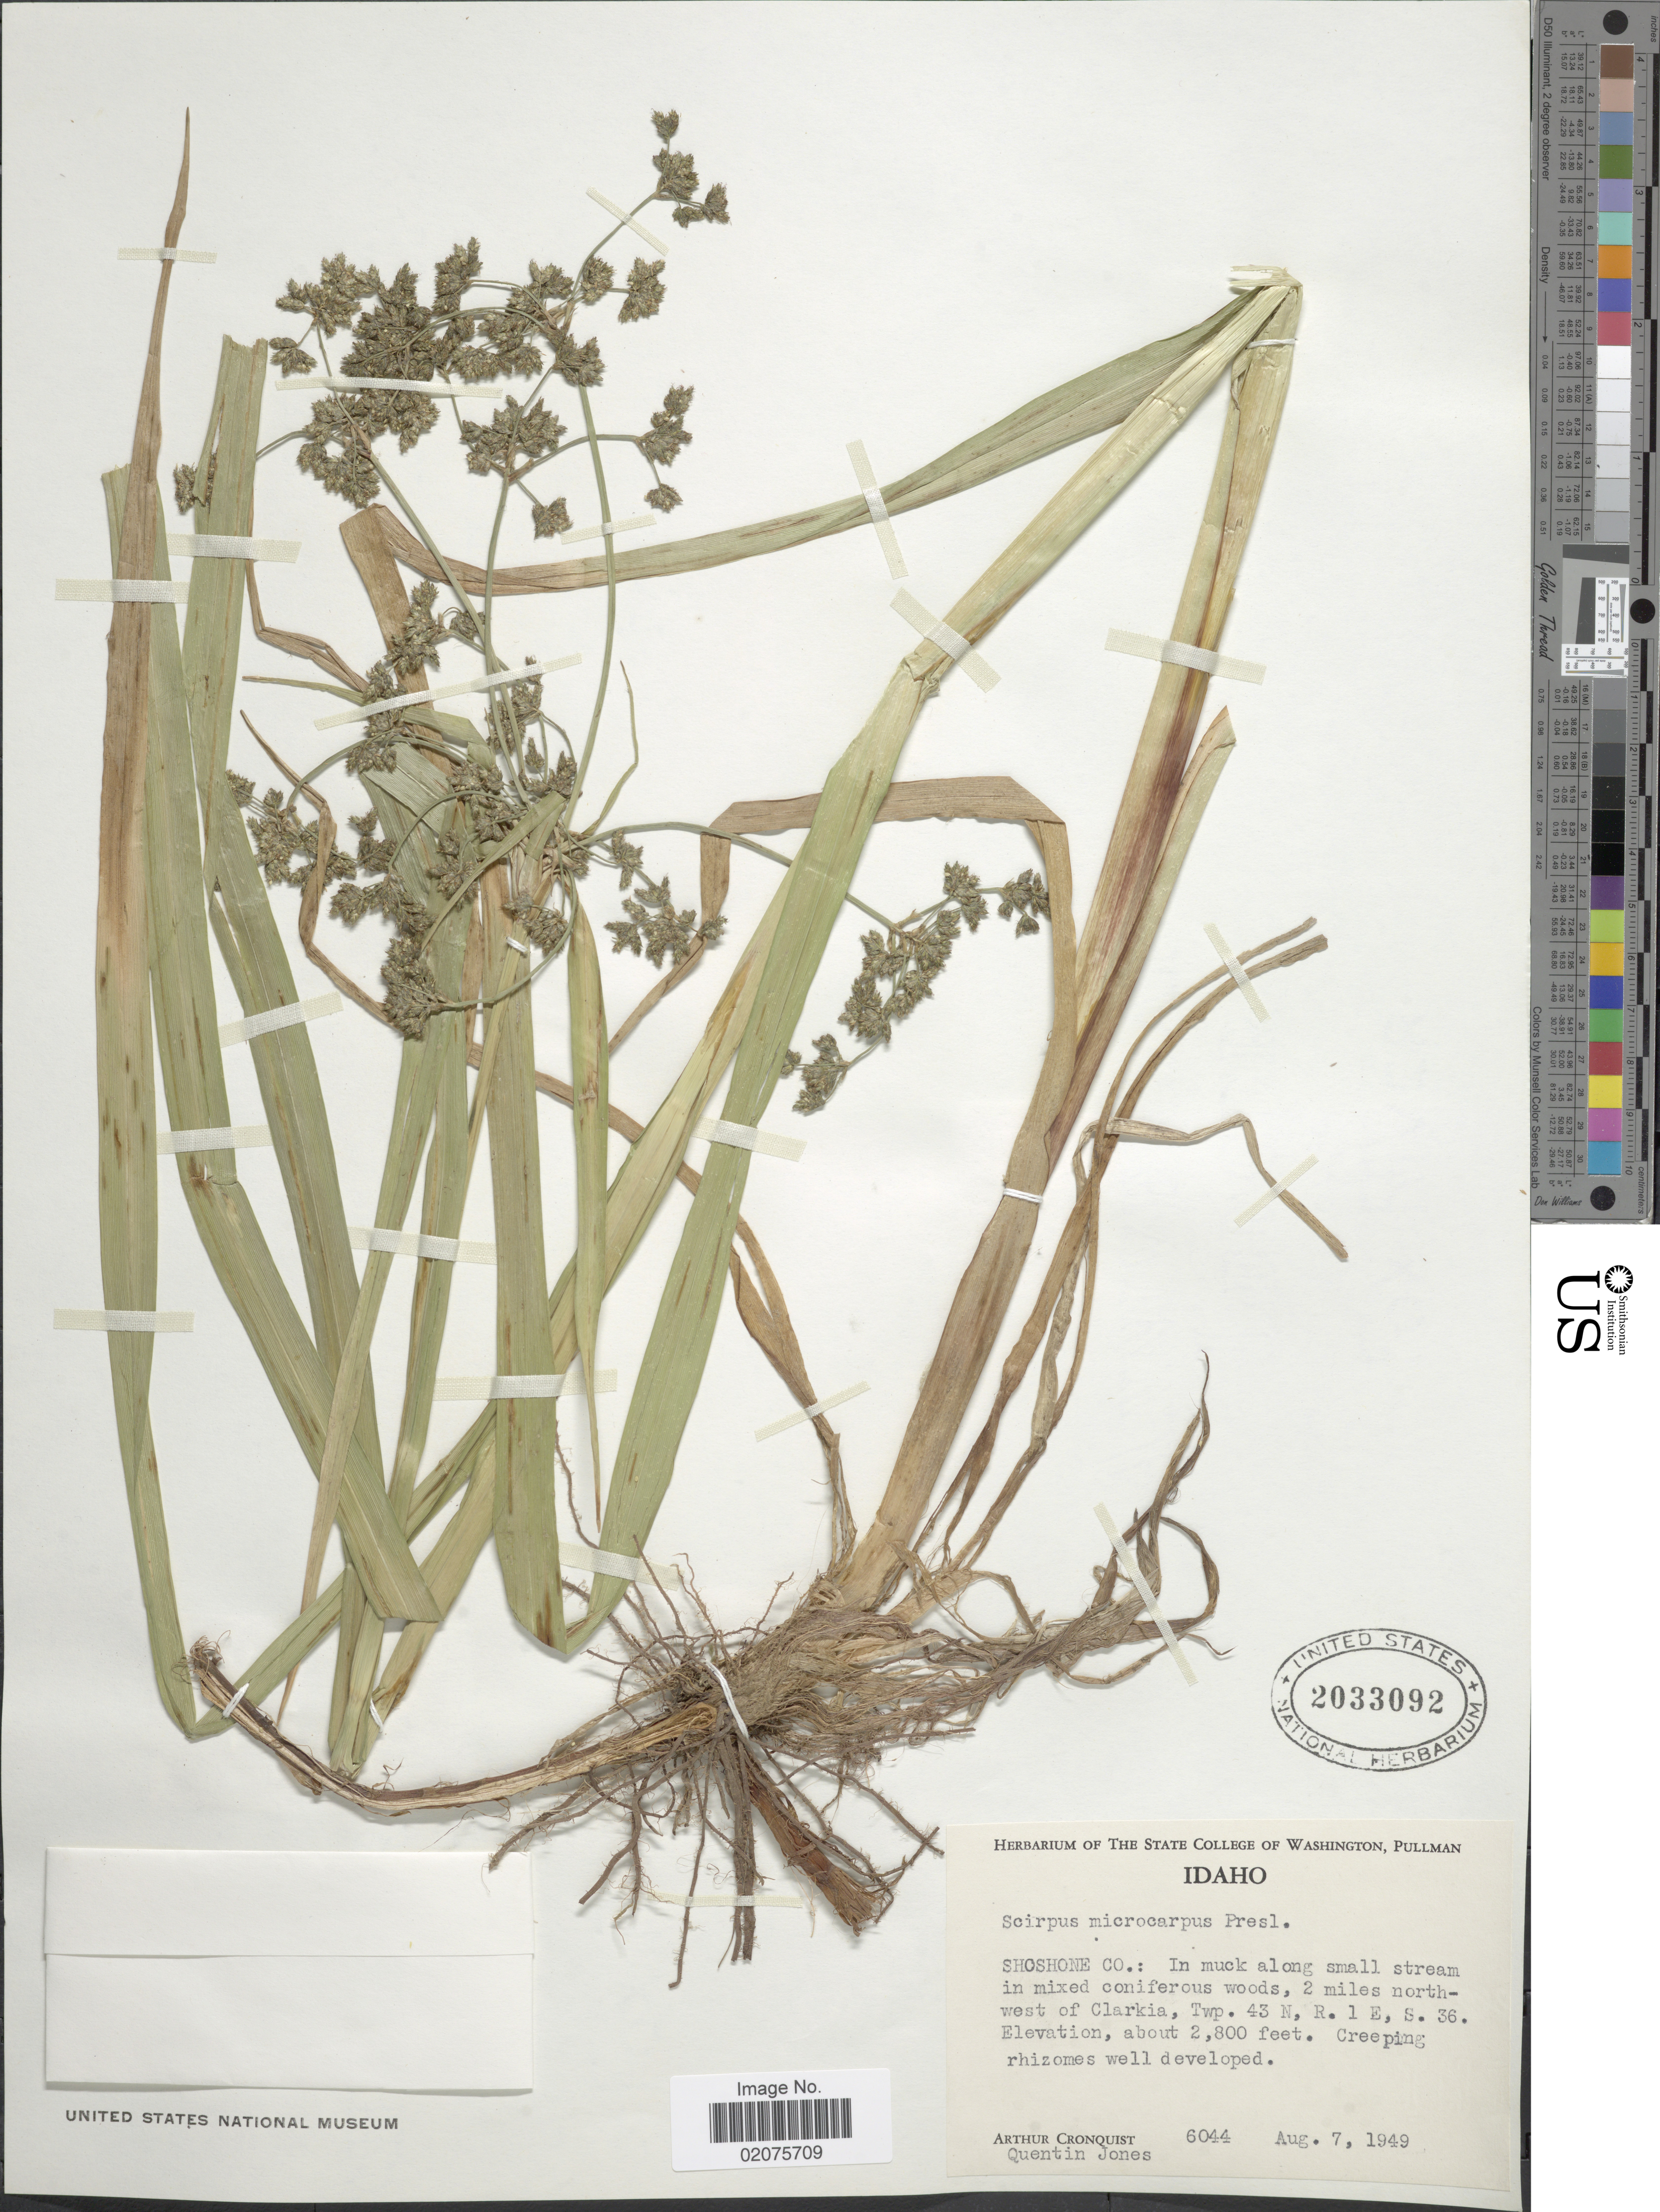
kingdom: Plantae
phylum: Tracheophyta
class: Liliopsida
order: Poales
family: Cyperaceae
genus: Scirpus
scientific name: Scirpus microcarpus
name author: J. Presl & C. Presl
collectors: A. J. Cronquist & Q. Jones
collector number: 6044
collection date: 1949-08-07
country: United States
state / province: Idaho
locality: Shoshone Co.: 2 miles northwest of Clarkia, Twp. 43 N, R. 1 E, E, S. 36.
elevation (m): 853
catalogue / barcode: US 2033092